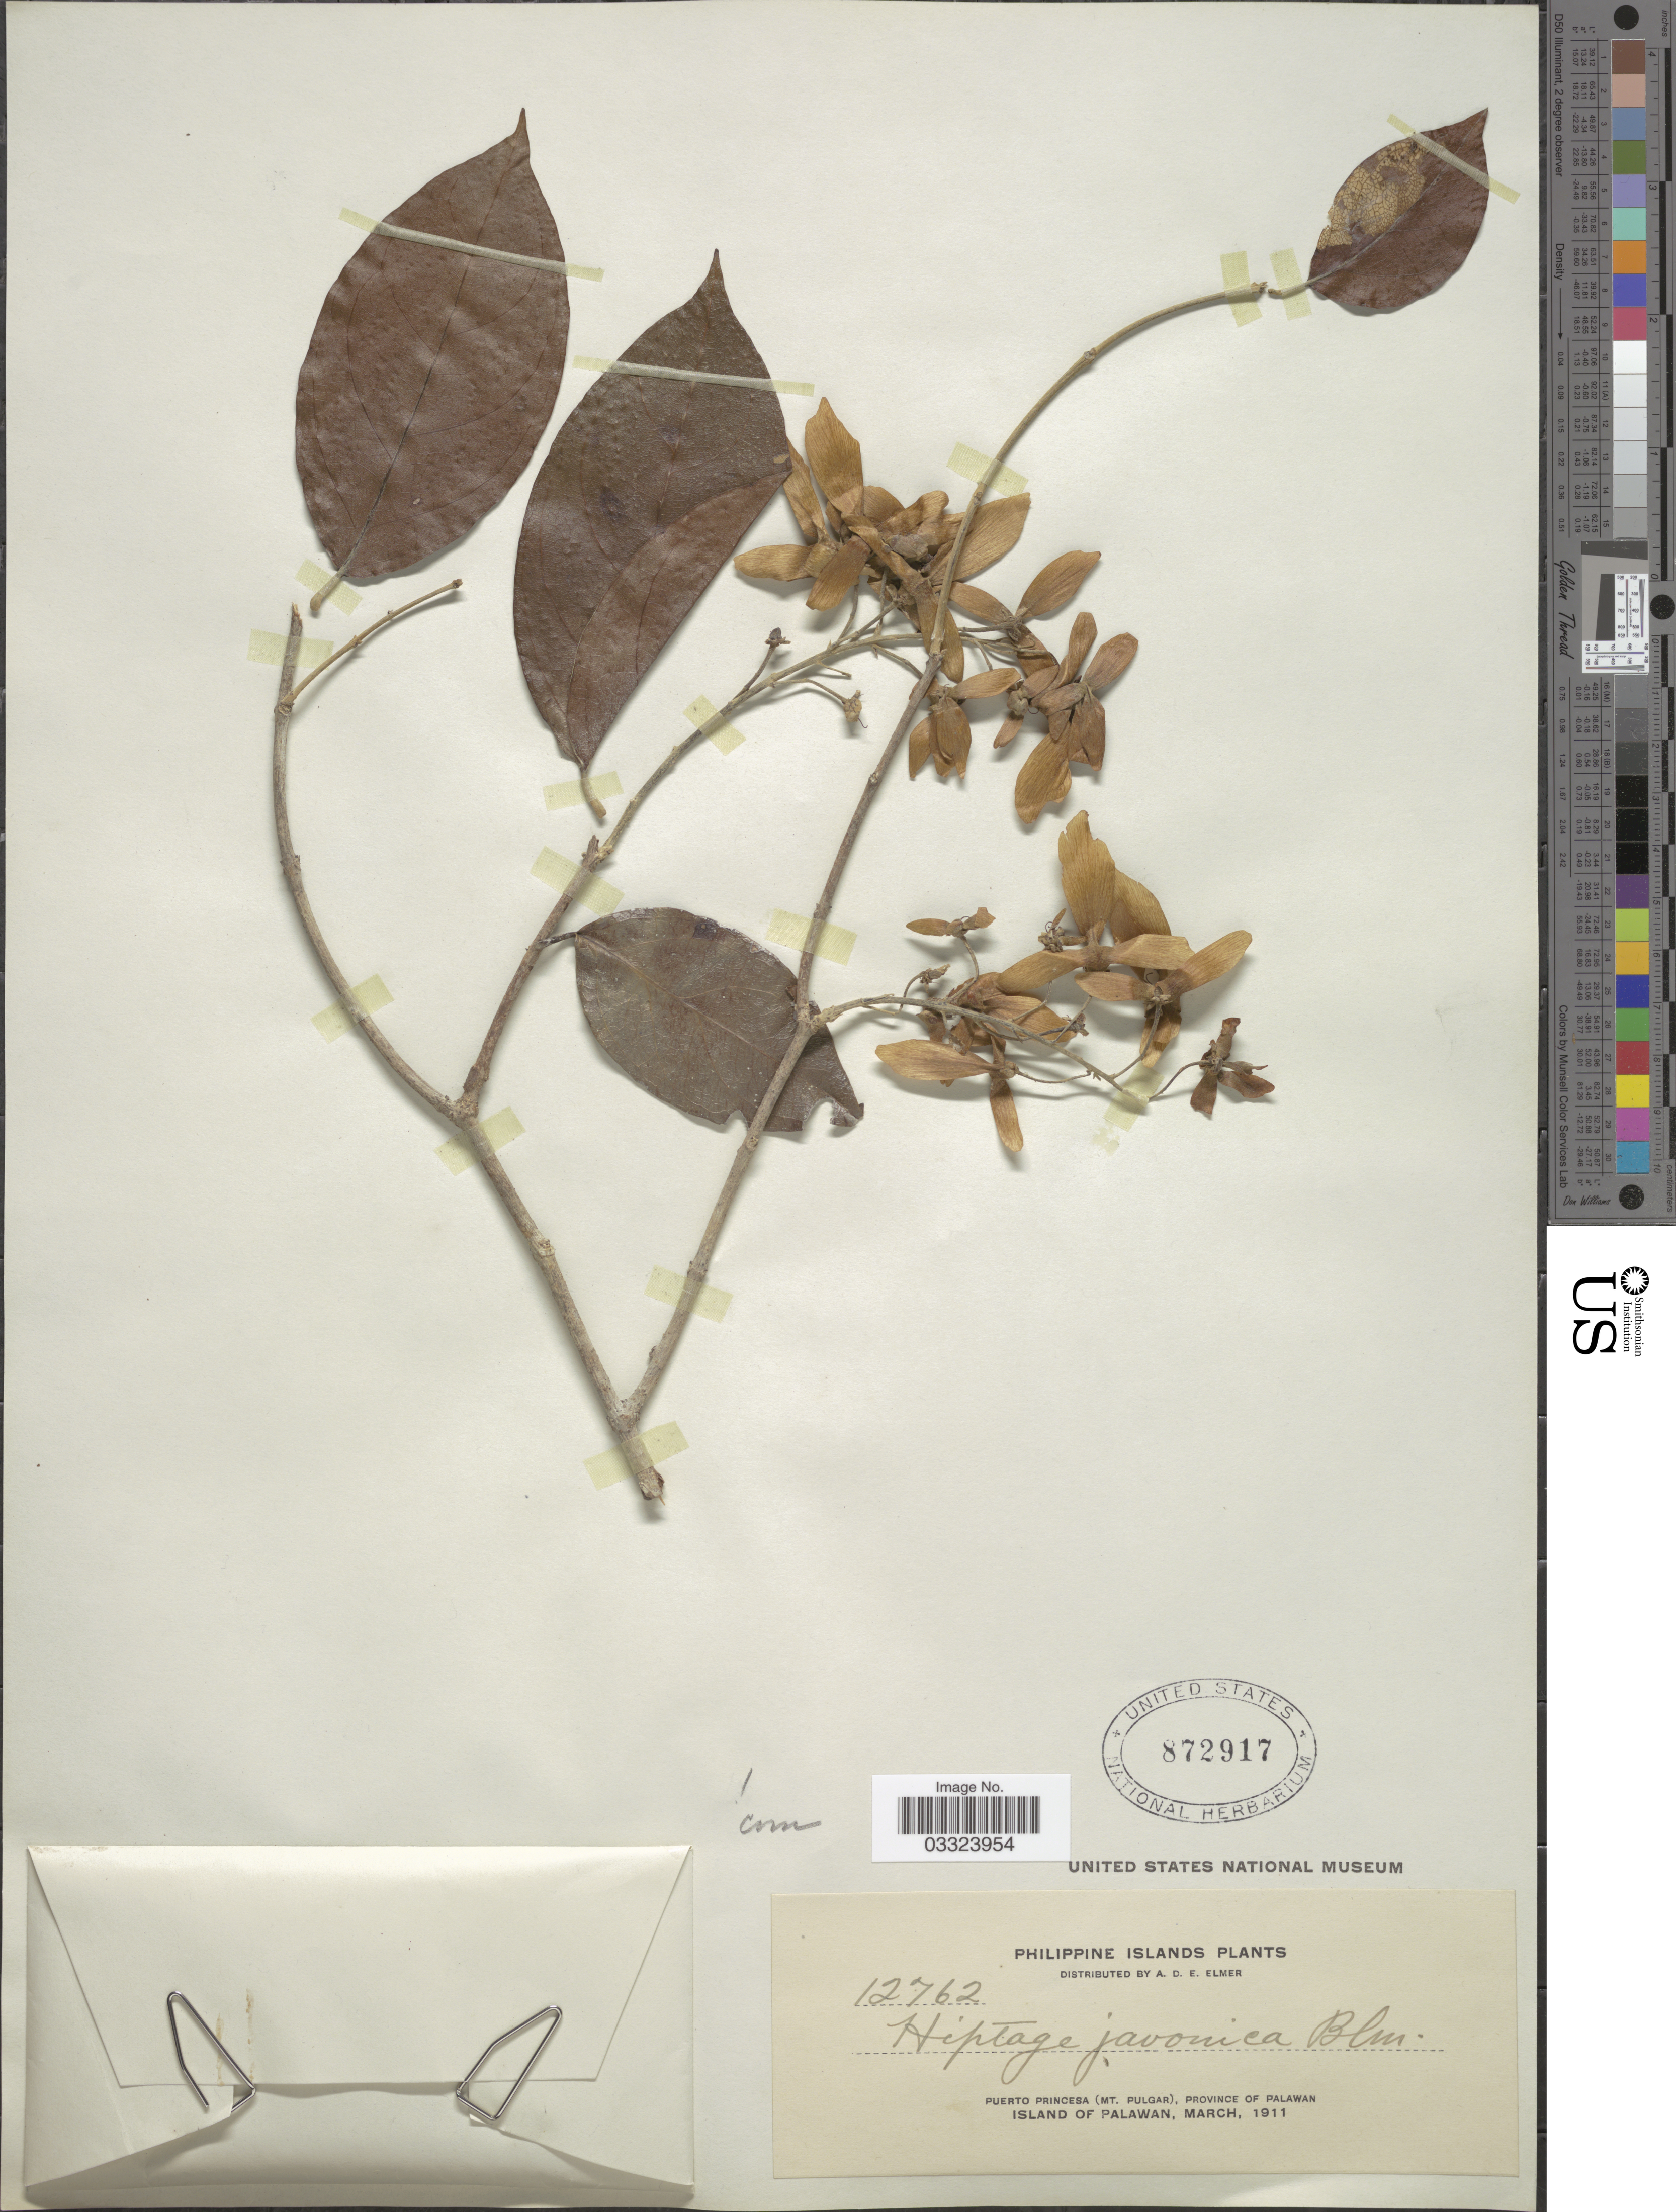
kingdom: Plantae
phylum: Tracheophyta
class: Magnoliopsida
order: Malpighiales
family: Malpighiaceae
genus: Hiptage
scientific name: Hiptage javanica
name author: Blume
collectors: A. D. E. Elmer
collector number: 12762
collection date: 1911-03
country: Philippines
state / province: Mimaropa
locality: Puerto Princesa (Mt. Pulgar), Province of Palawan, Island of Palawan.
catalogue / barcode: US 872917